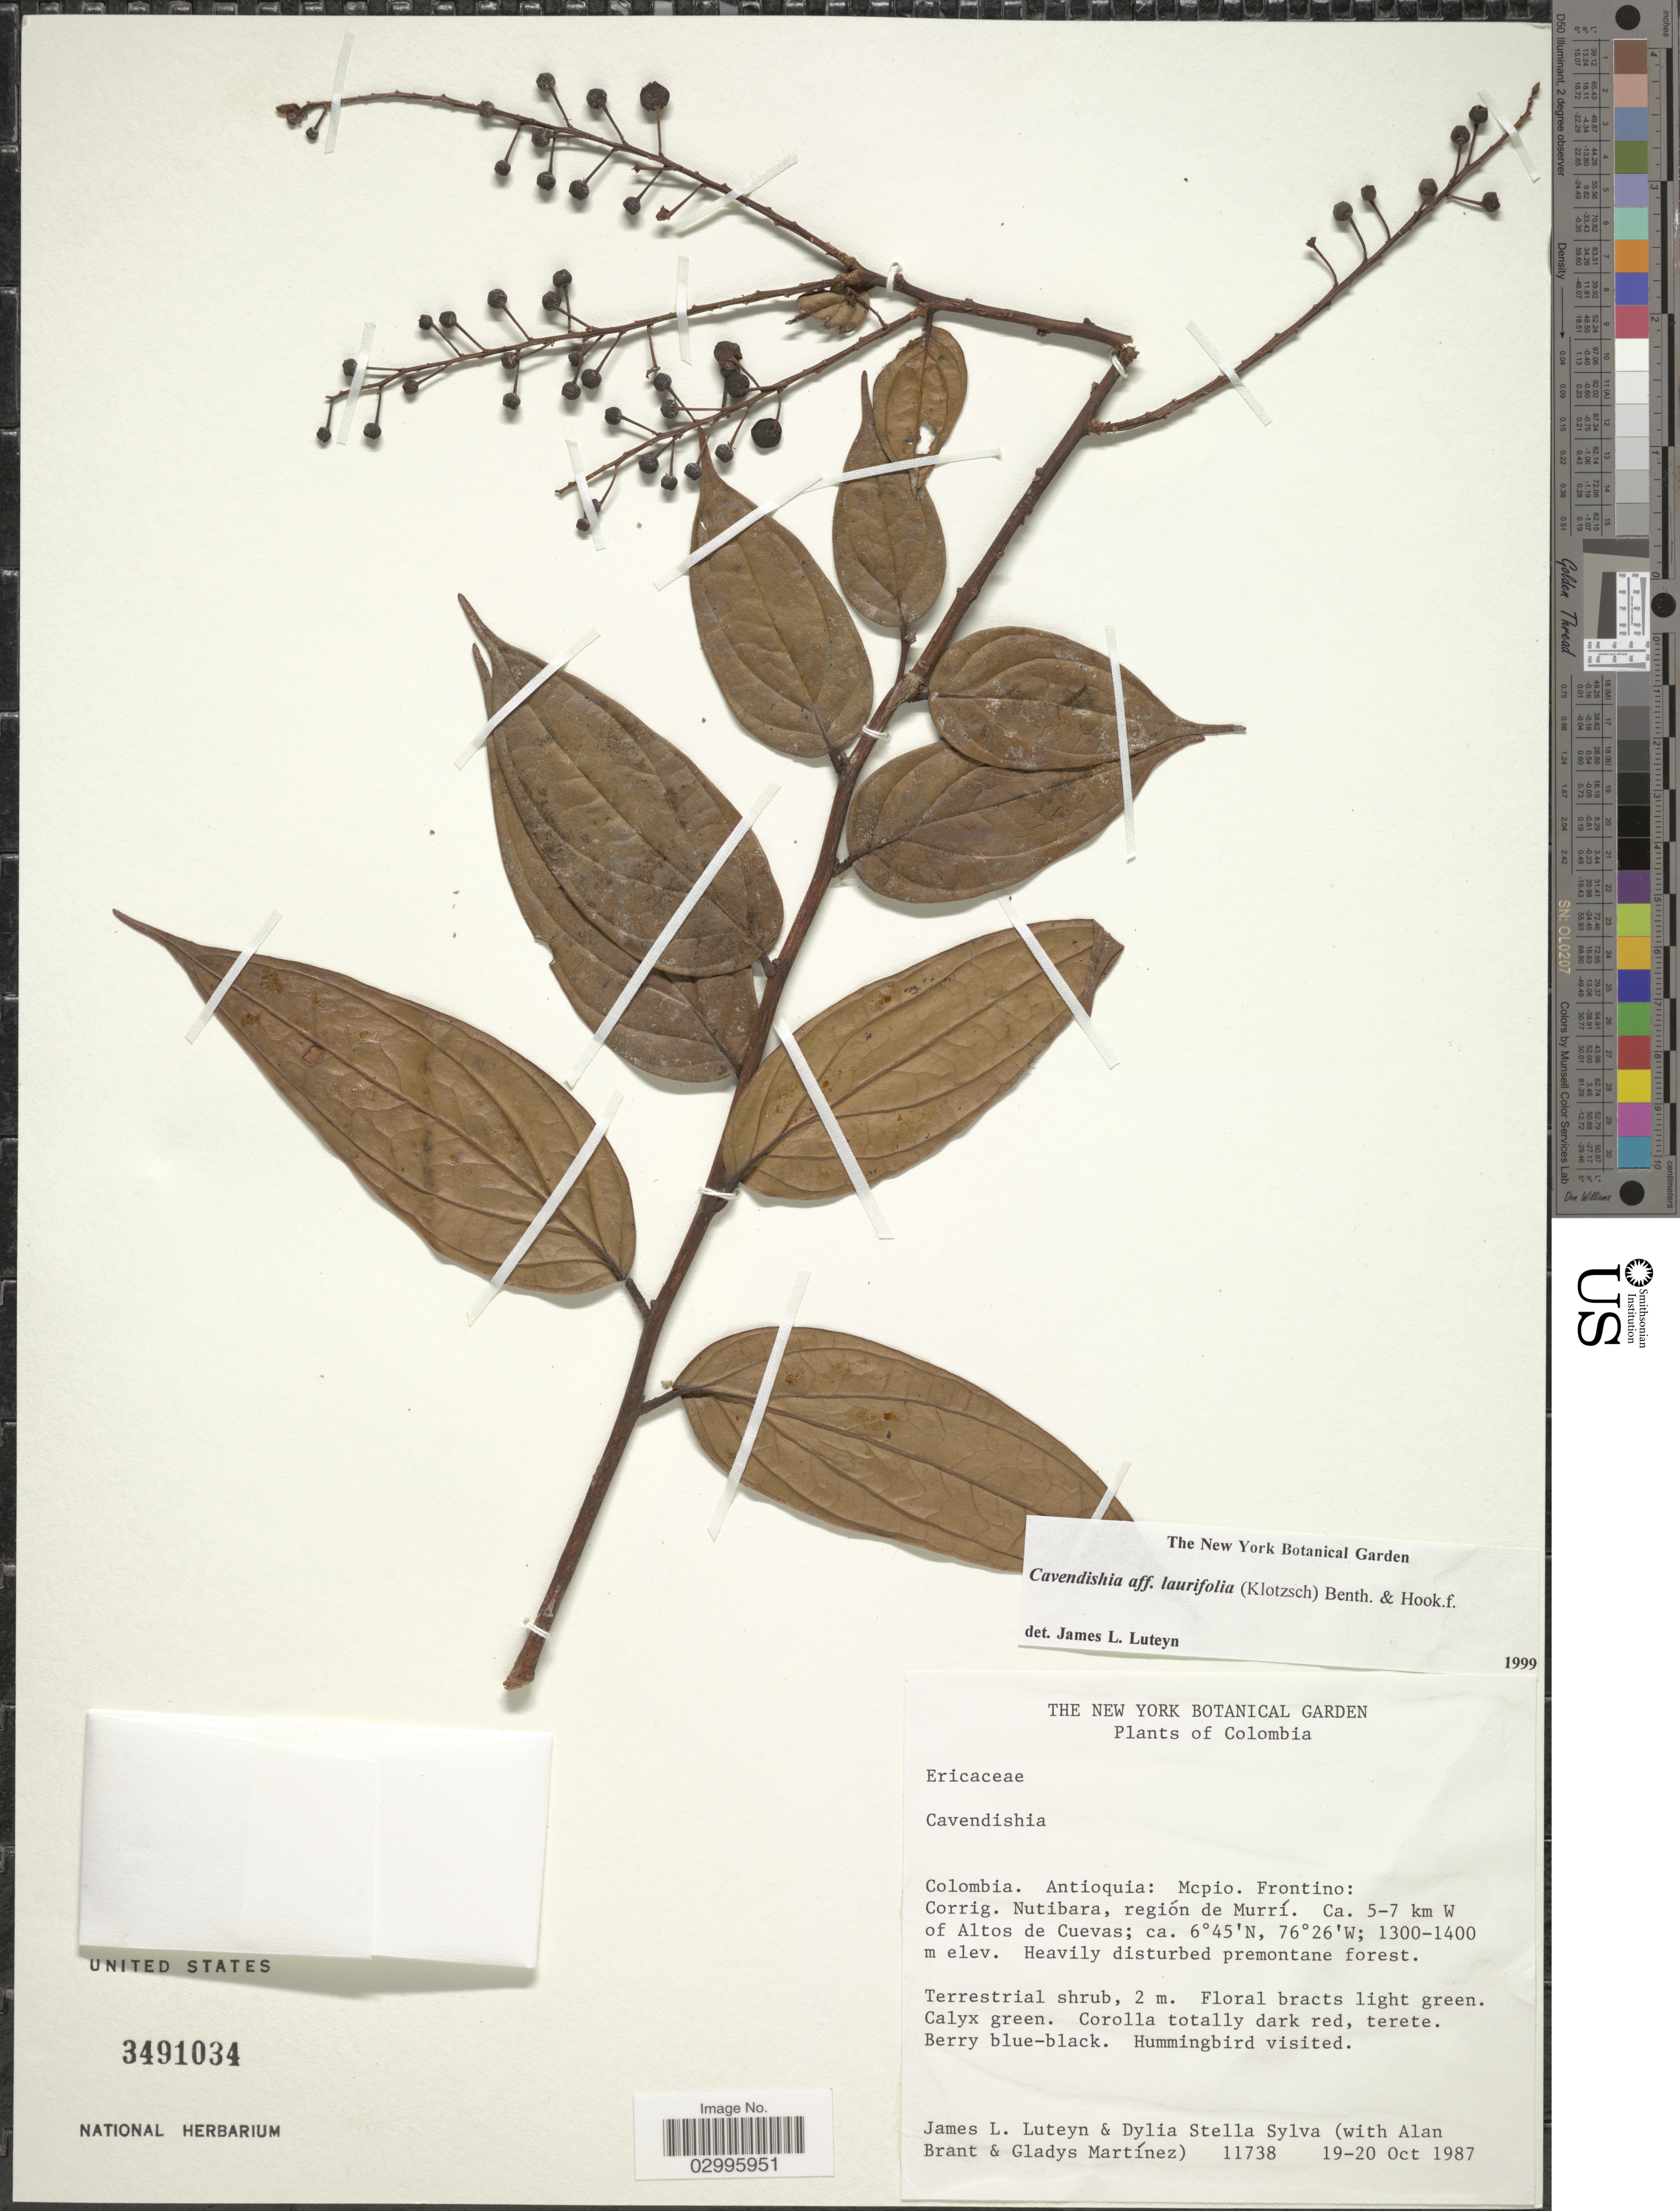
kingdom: Plantae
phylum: Tracheophyta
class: Magnoliopsida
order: Ericales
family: Ericaceae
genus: Cavendishia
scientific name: Cavendishia laurifolia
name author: (Klotzsch) Benth. & Hook. f.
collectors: J. Luteyn, D. Sylva, A. Brant & G. Martinez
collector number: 11738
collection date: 1987-10-19/1987-10-20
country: Colombia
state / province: Antioquia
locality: Mcpio. Frontino: Corrig. Nutibara, región de Murrí. Ca. 5-7 km W of Altos de Cuevas.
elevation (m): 1300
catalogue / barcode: US 3491034